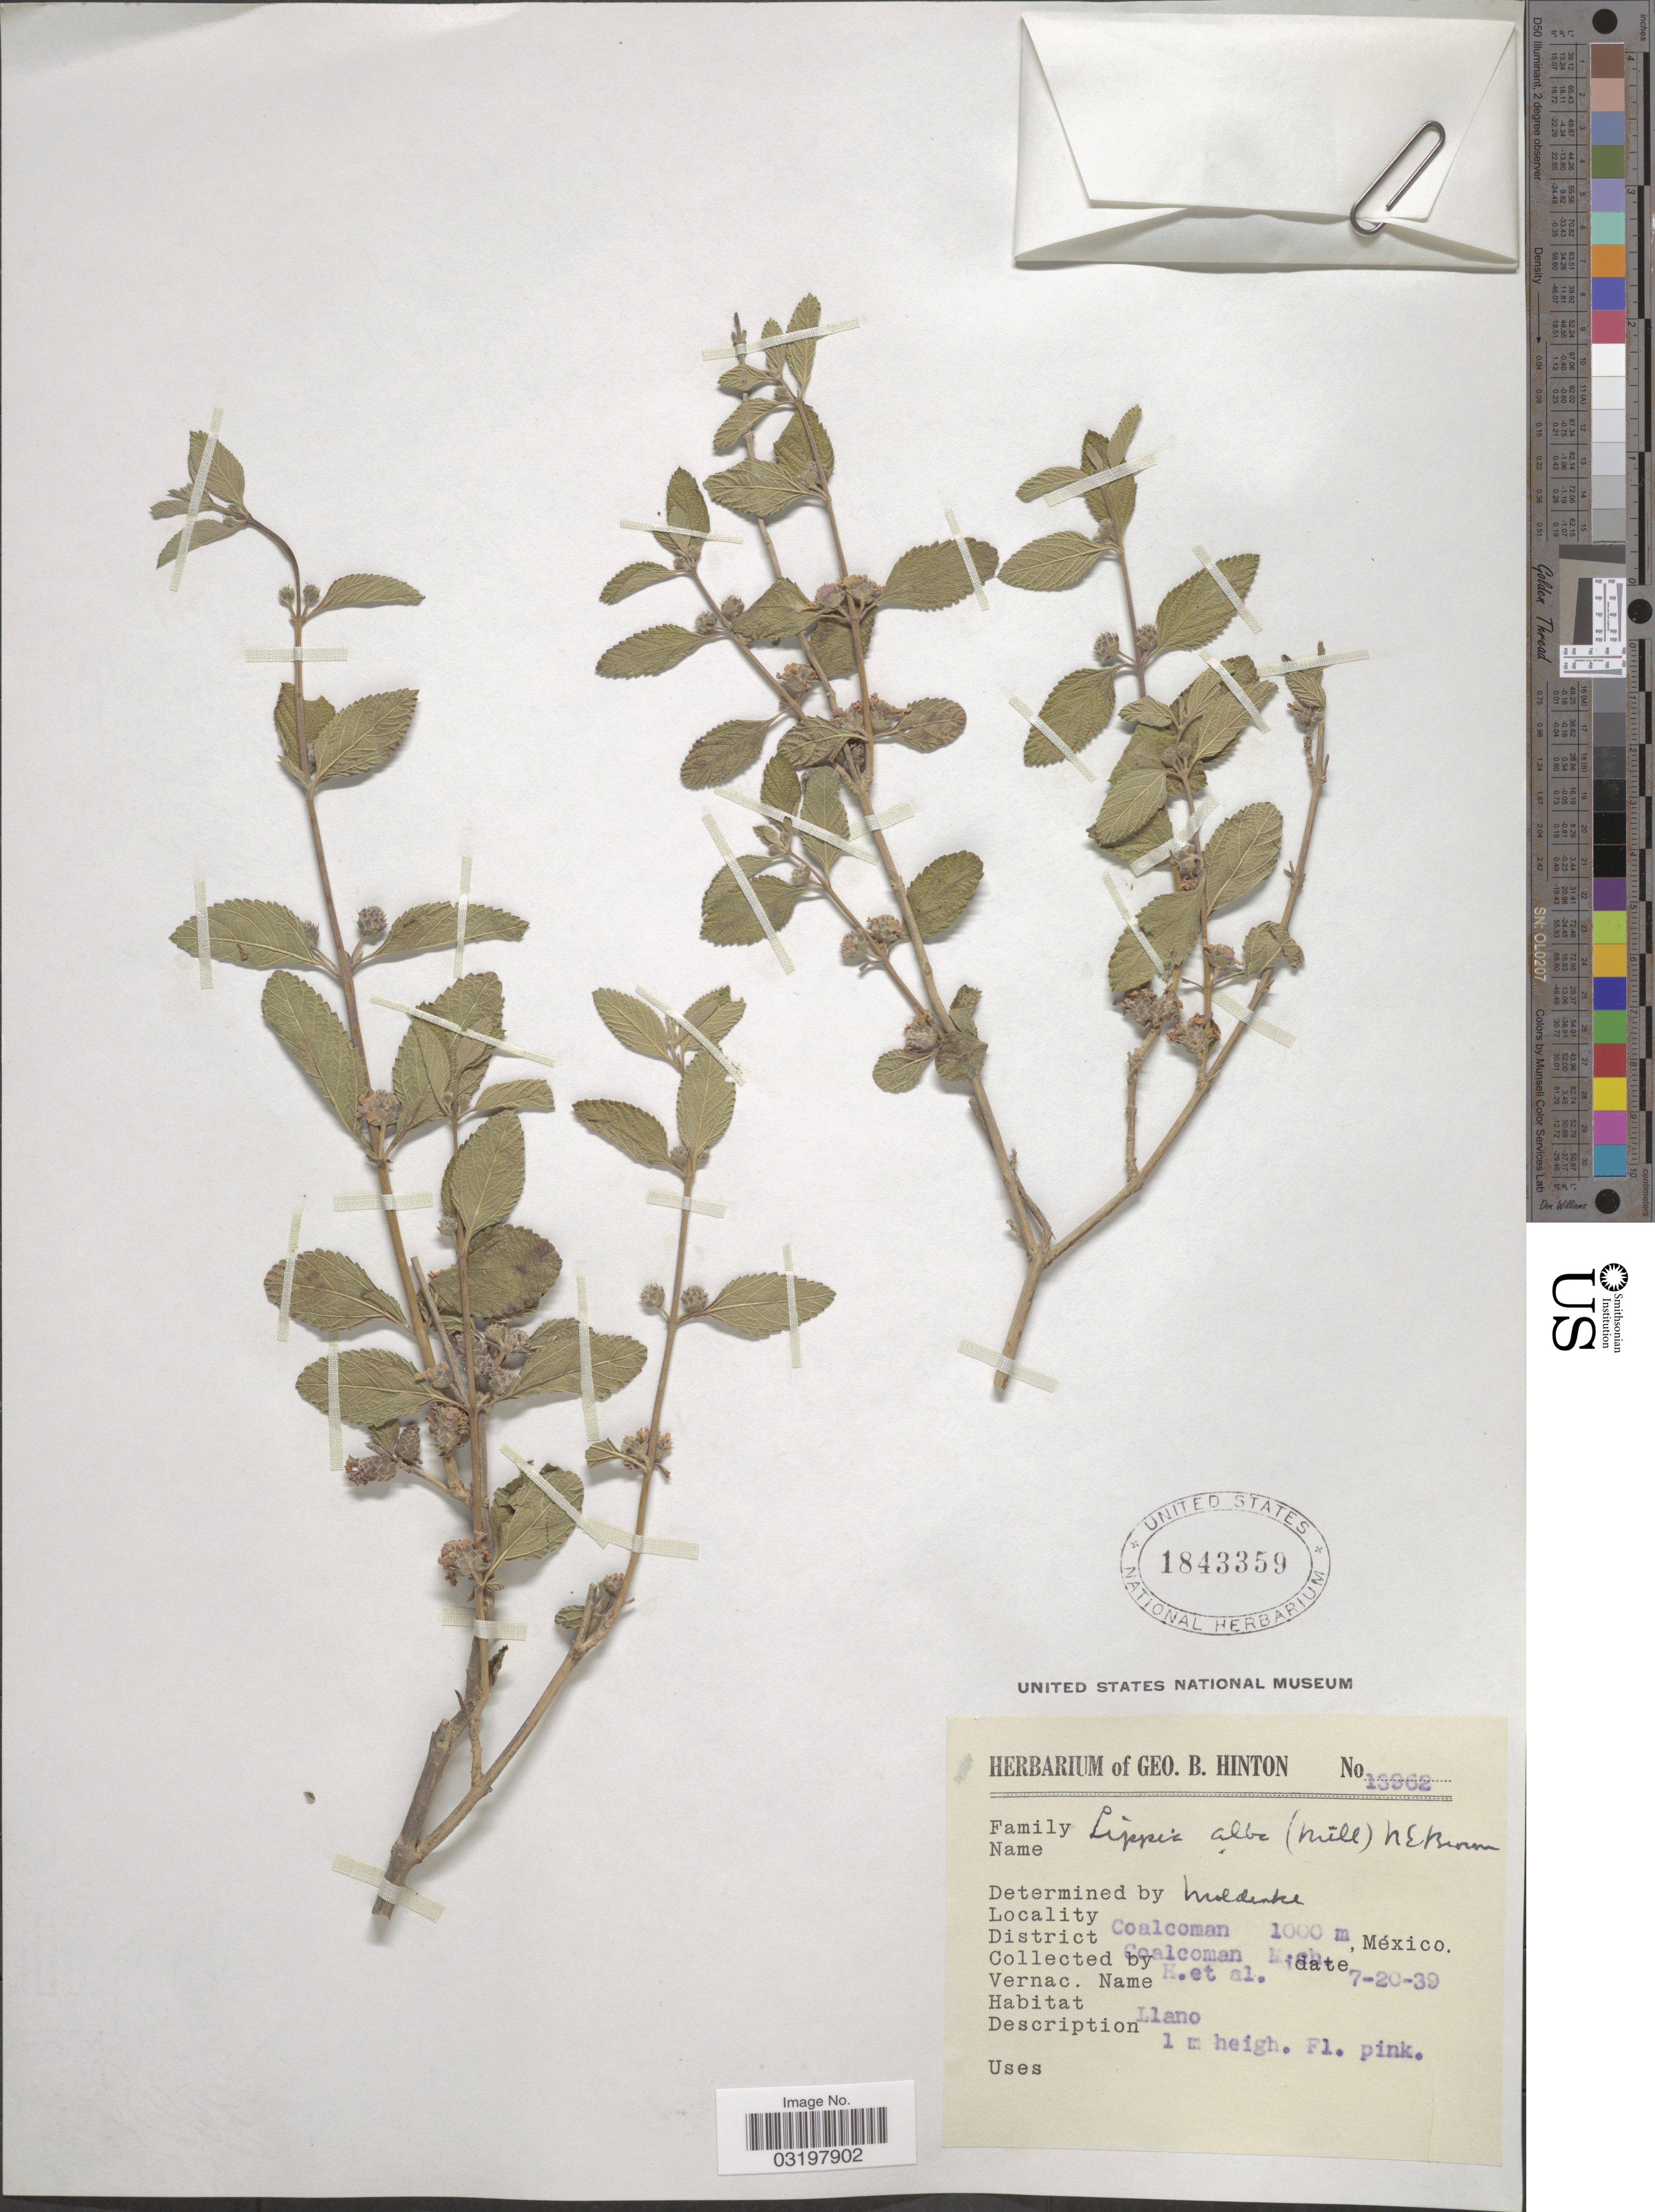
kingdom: Plantae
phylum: Tracheophyta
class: Magnoliopsida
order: Lamiales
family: Verbenaceae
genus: Lippia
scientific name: Lippia alba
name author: (Mill.) N.E. Br. ex Britton & P. Wilson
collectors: G. B. Hinton & et al.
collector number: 13962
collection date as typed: Transcribed d/m/y: 20/7/39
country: Mexico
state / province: Michoacán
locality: Coalcoman. District Coalcoman, Mich.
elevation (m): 1000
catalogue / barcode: US 1843359